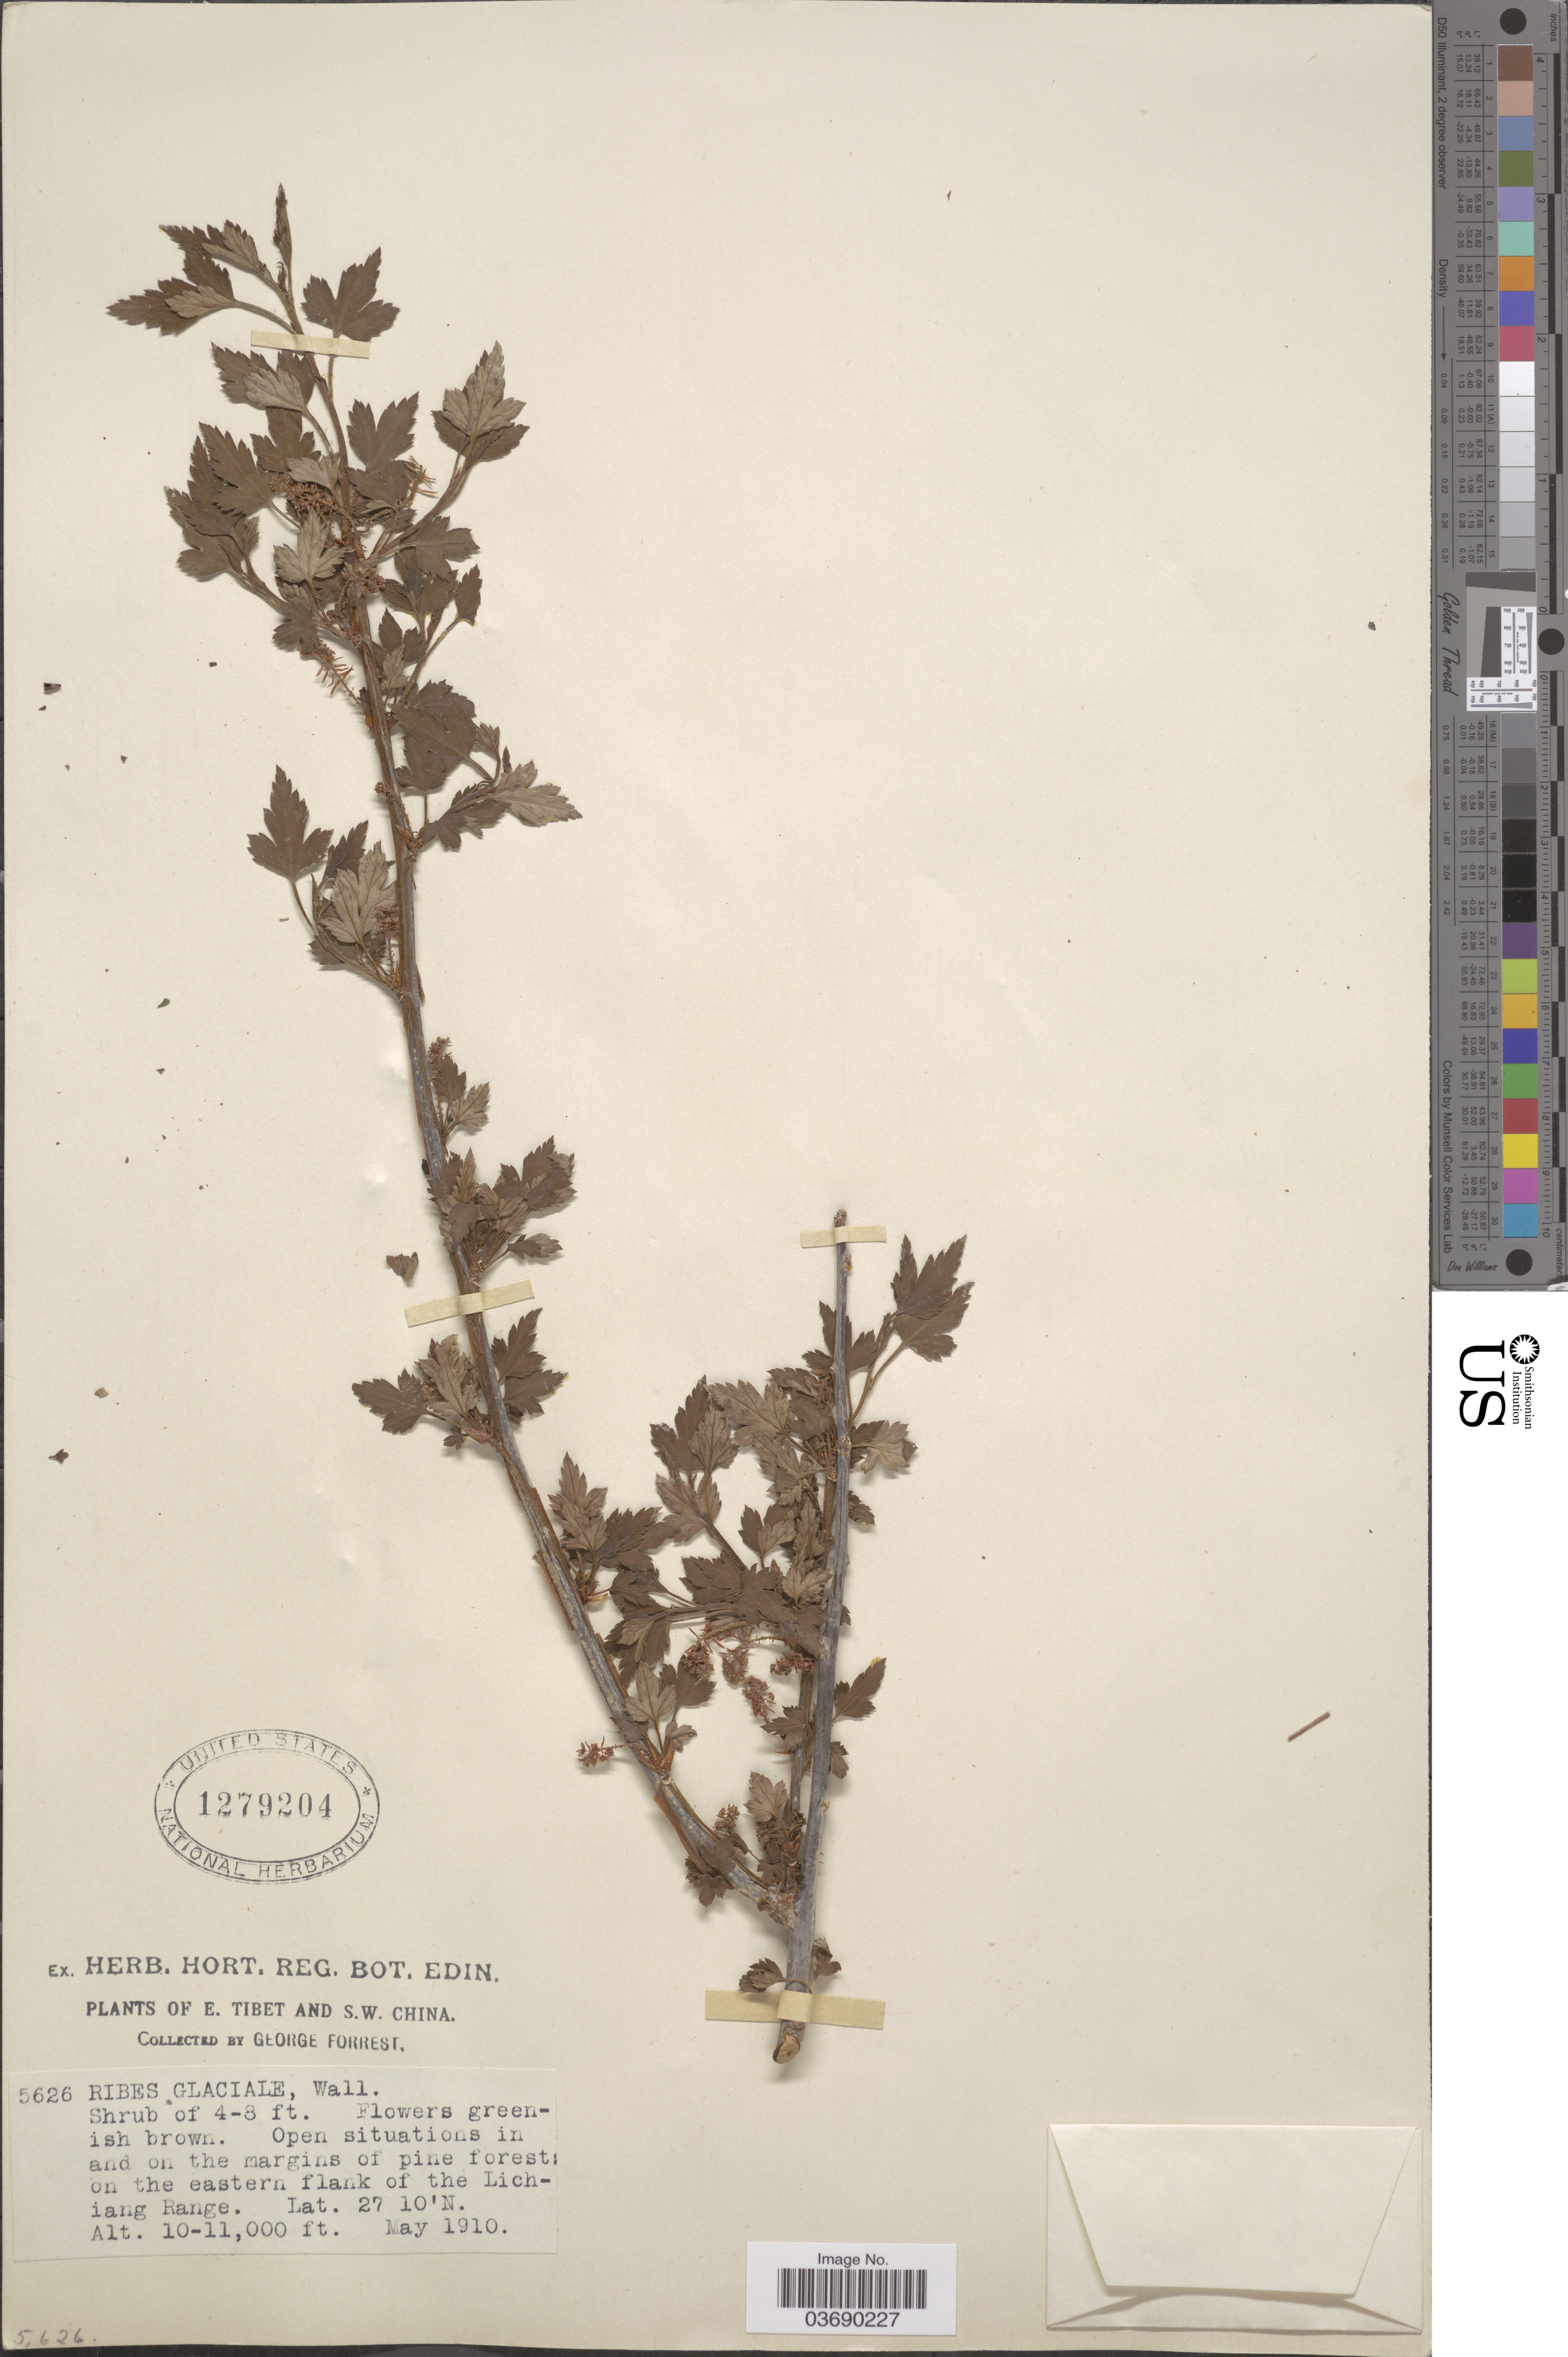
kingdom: Plantae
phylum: Tracheophyta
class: Magnoliopsida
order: Saxifragales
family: Grossulariaceae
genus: Ribes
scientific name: Ribes glaciale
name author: Wall.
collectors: G. Forrest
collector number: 5626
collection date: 1910-05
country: China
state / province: Xizang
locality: E. Tibet and S.W. China. On the eastern flank of the Lichiang Range.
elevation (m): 3048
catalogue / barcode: US 1279204